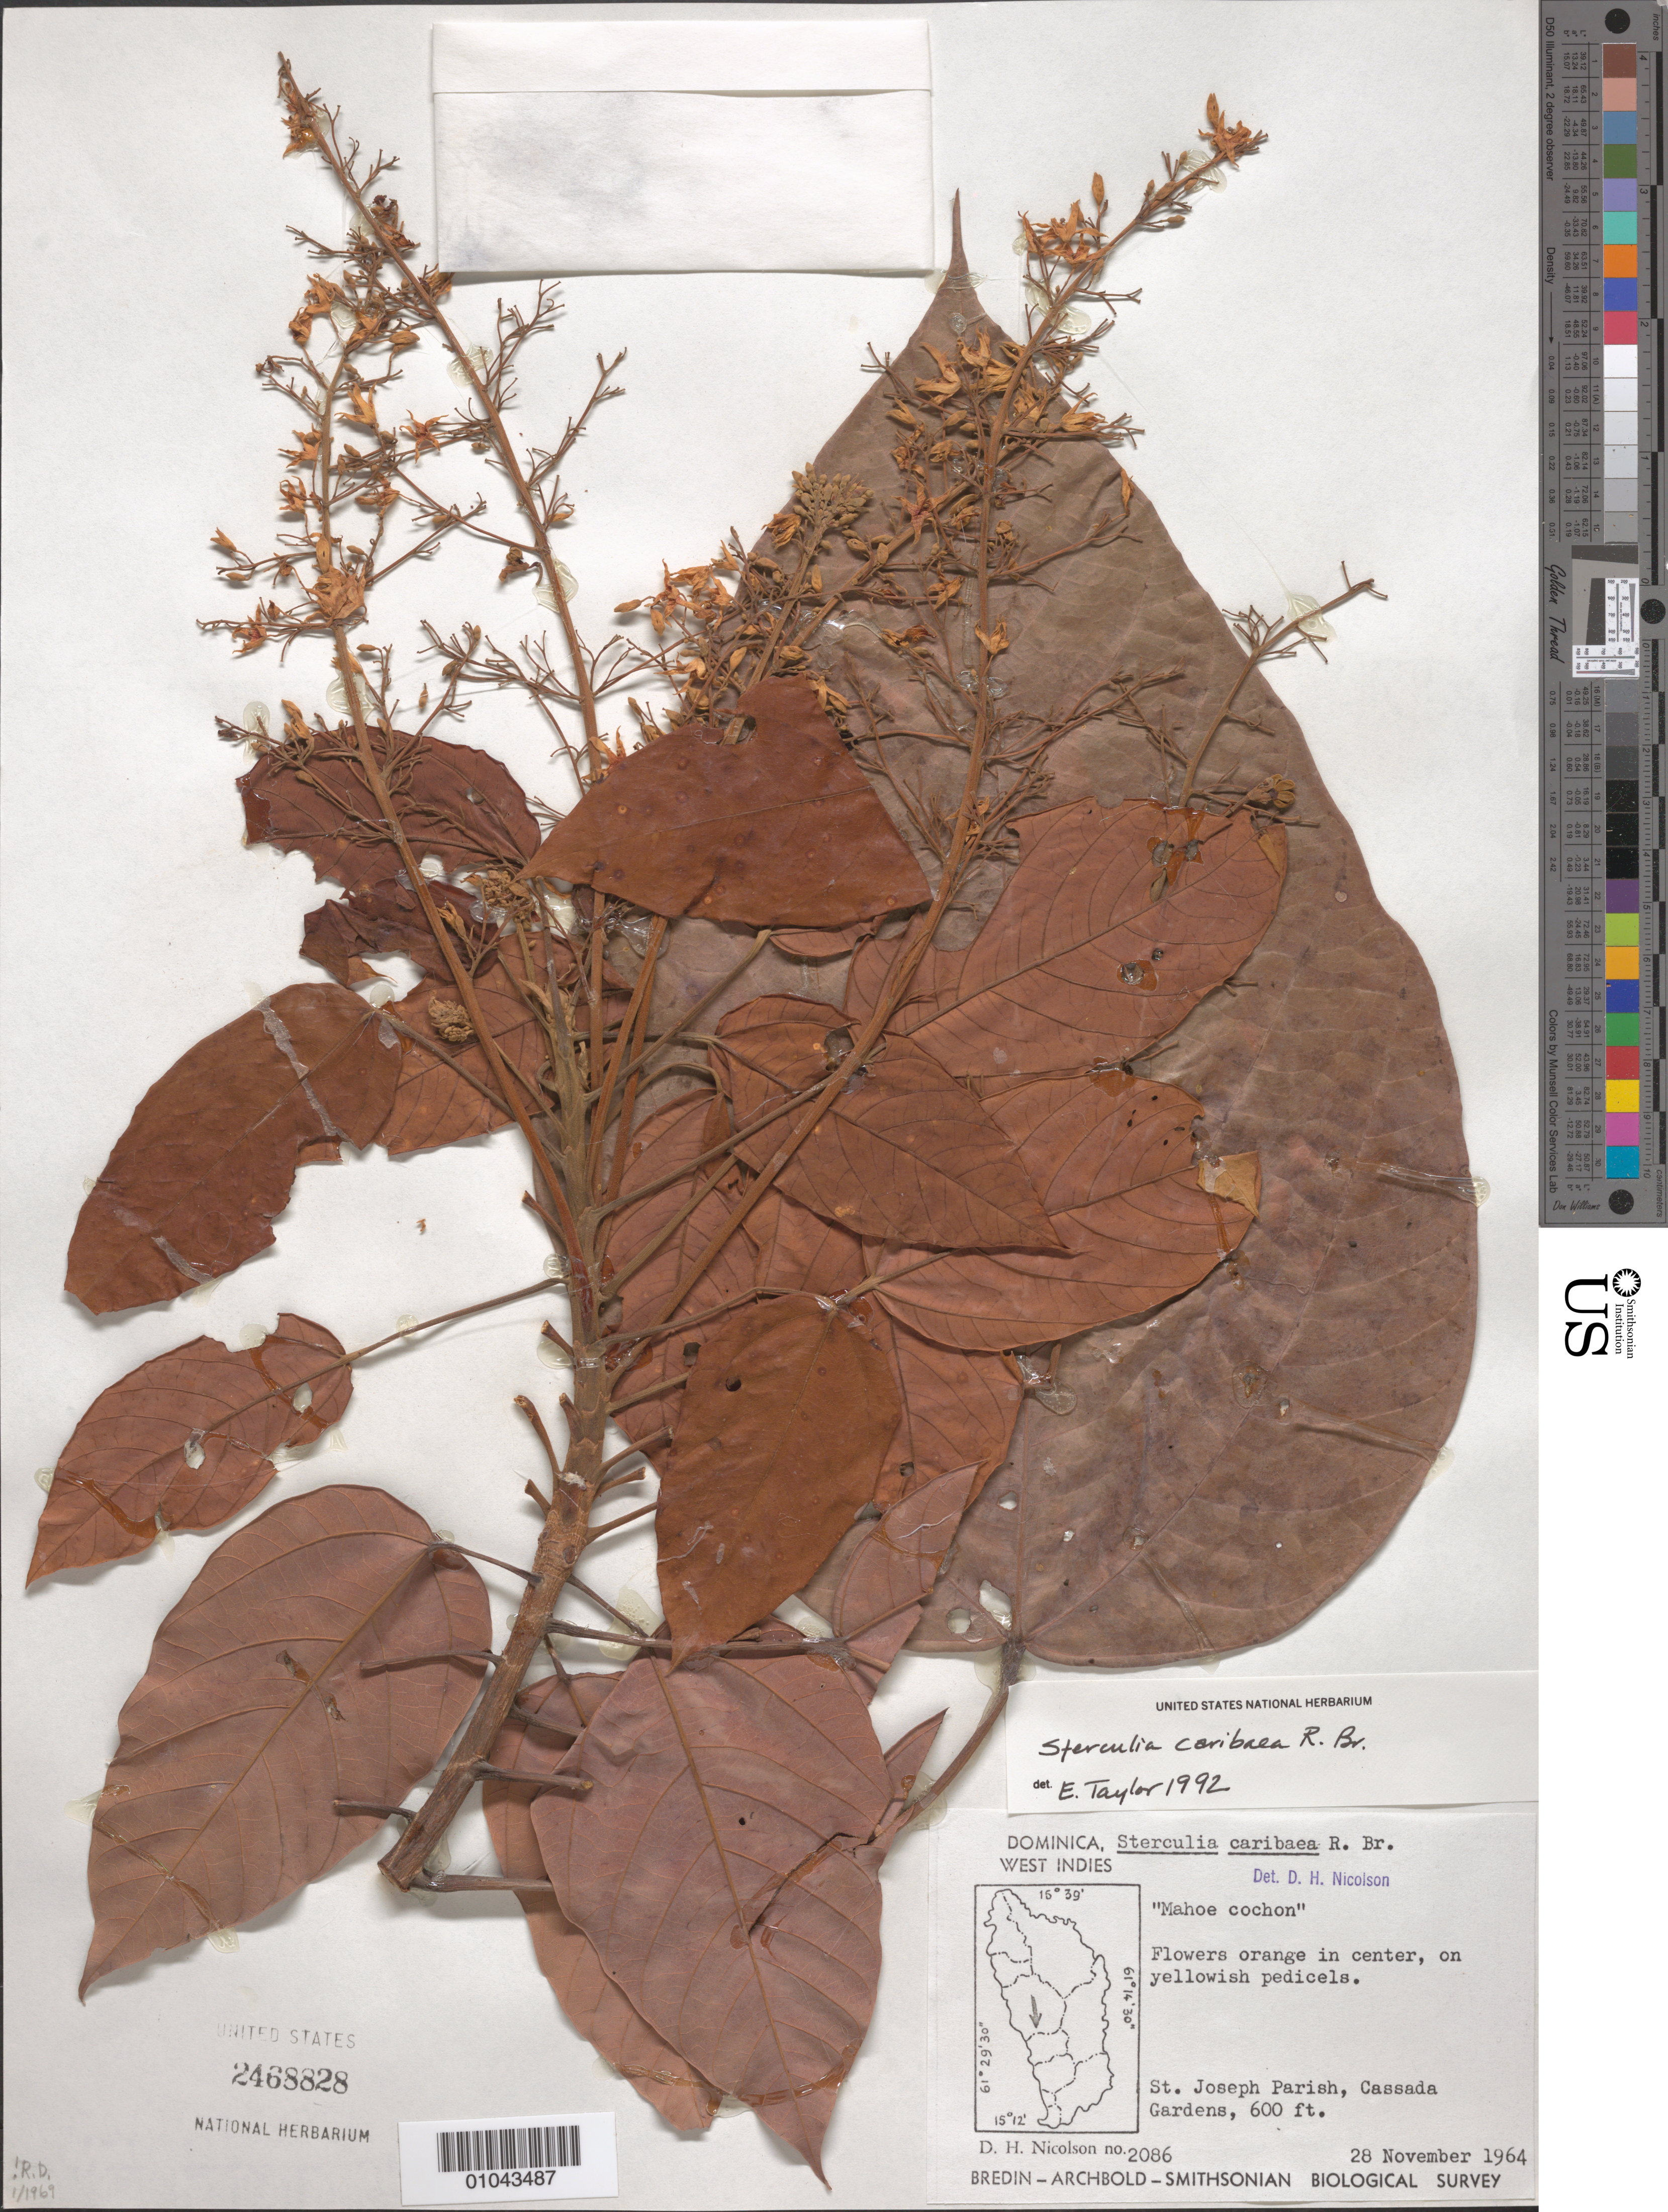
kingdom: Plantae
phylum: Tracheophyta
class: Magnoliopsida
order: Malvales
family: Malvaceae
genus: Sterculia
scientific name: Sterculia caribaea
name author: R. Br.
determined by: Taylor, E. L.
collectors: D. H. Nicolson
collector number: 2086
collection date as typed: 28 Nov 1964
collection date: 1964-11-28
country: Dominica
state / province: St. Joseph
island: Dominica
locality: Cassada Gardens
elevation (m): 183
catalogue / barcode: US 2468828